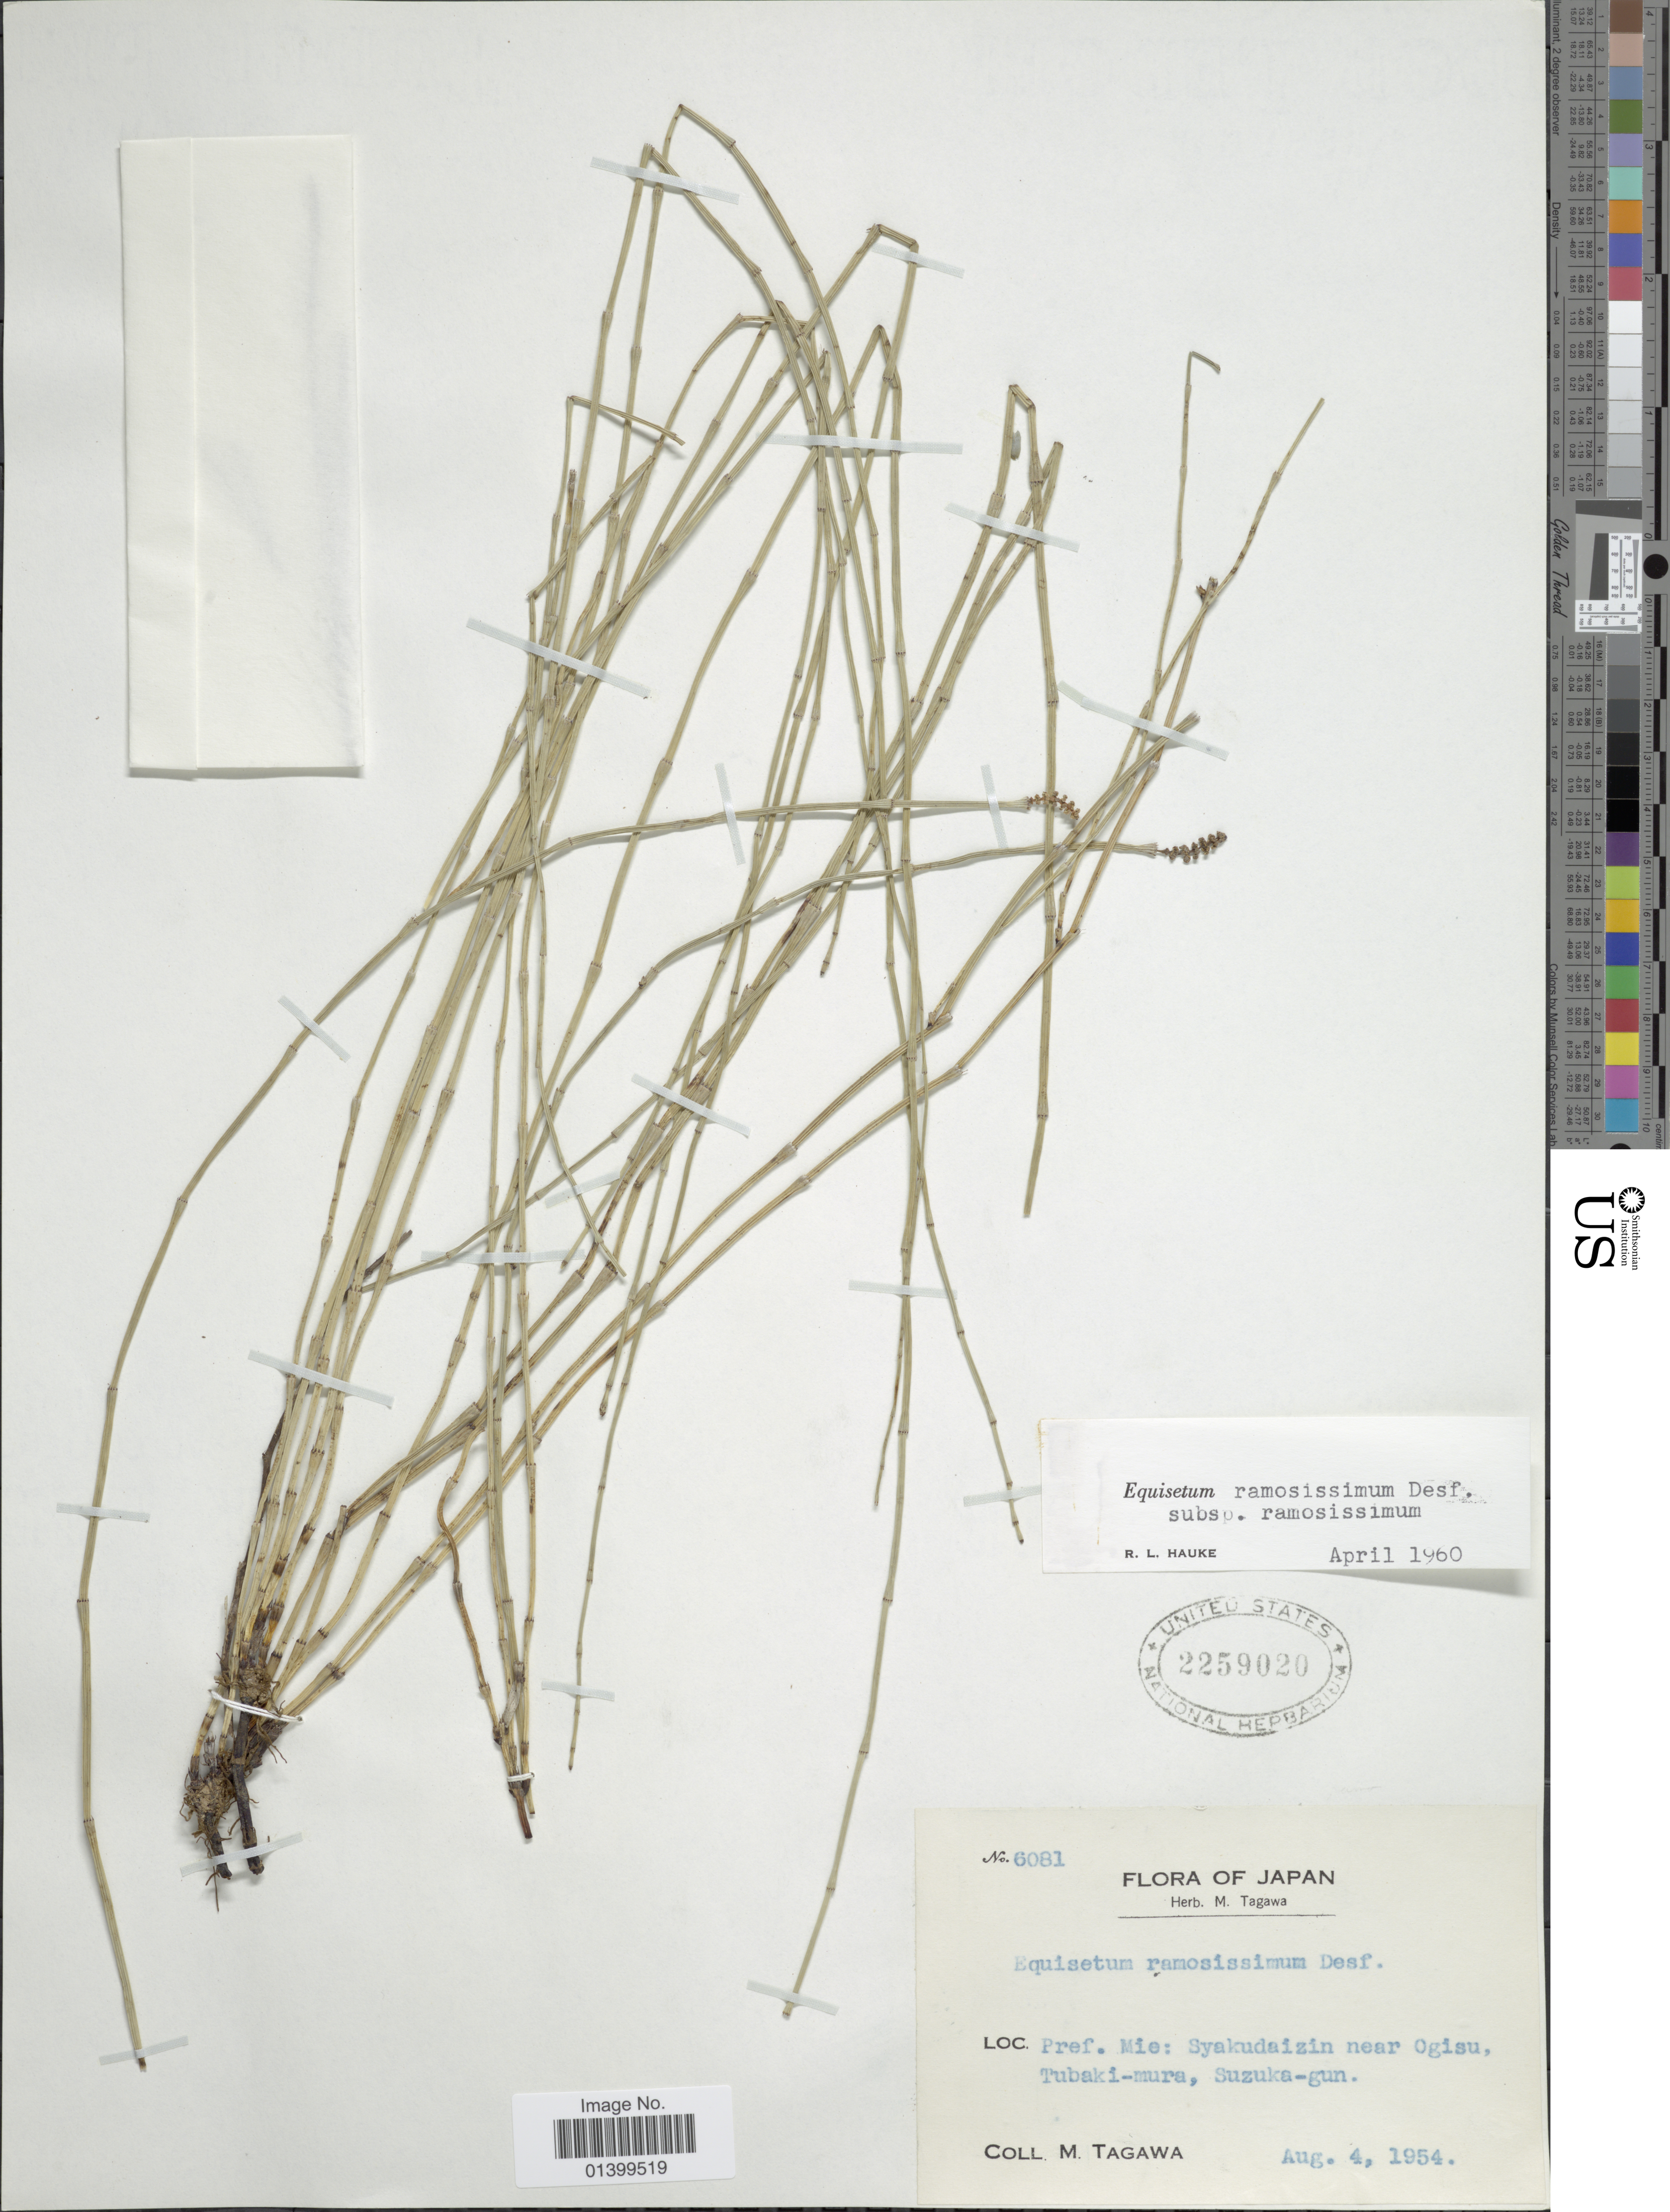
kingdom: Plantae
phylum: Tracheophyta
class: Polypodiopsida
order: Equisetales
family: Equisetaceae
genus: Equisetum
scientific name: Equisetum ramosissimum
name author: Desf.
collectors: M. Tagawa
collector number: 6081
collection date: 1954-08-04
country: Japan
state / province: Mie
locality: Pref. Mie: Syakudaizin near Ogisu, Tubaki-mura, Suzuka-gun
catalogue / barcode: US 2259020